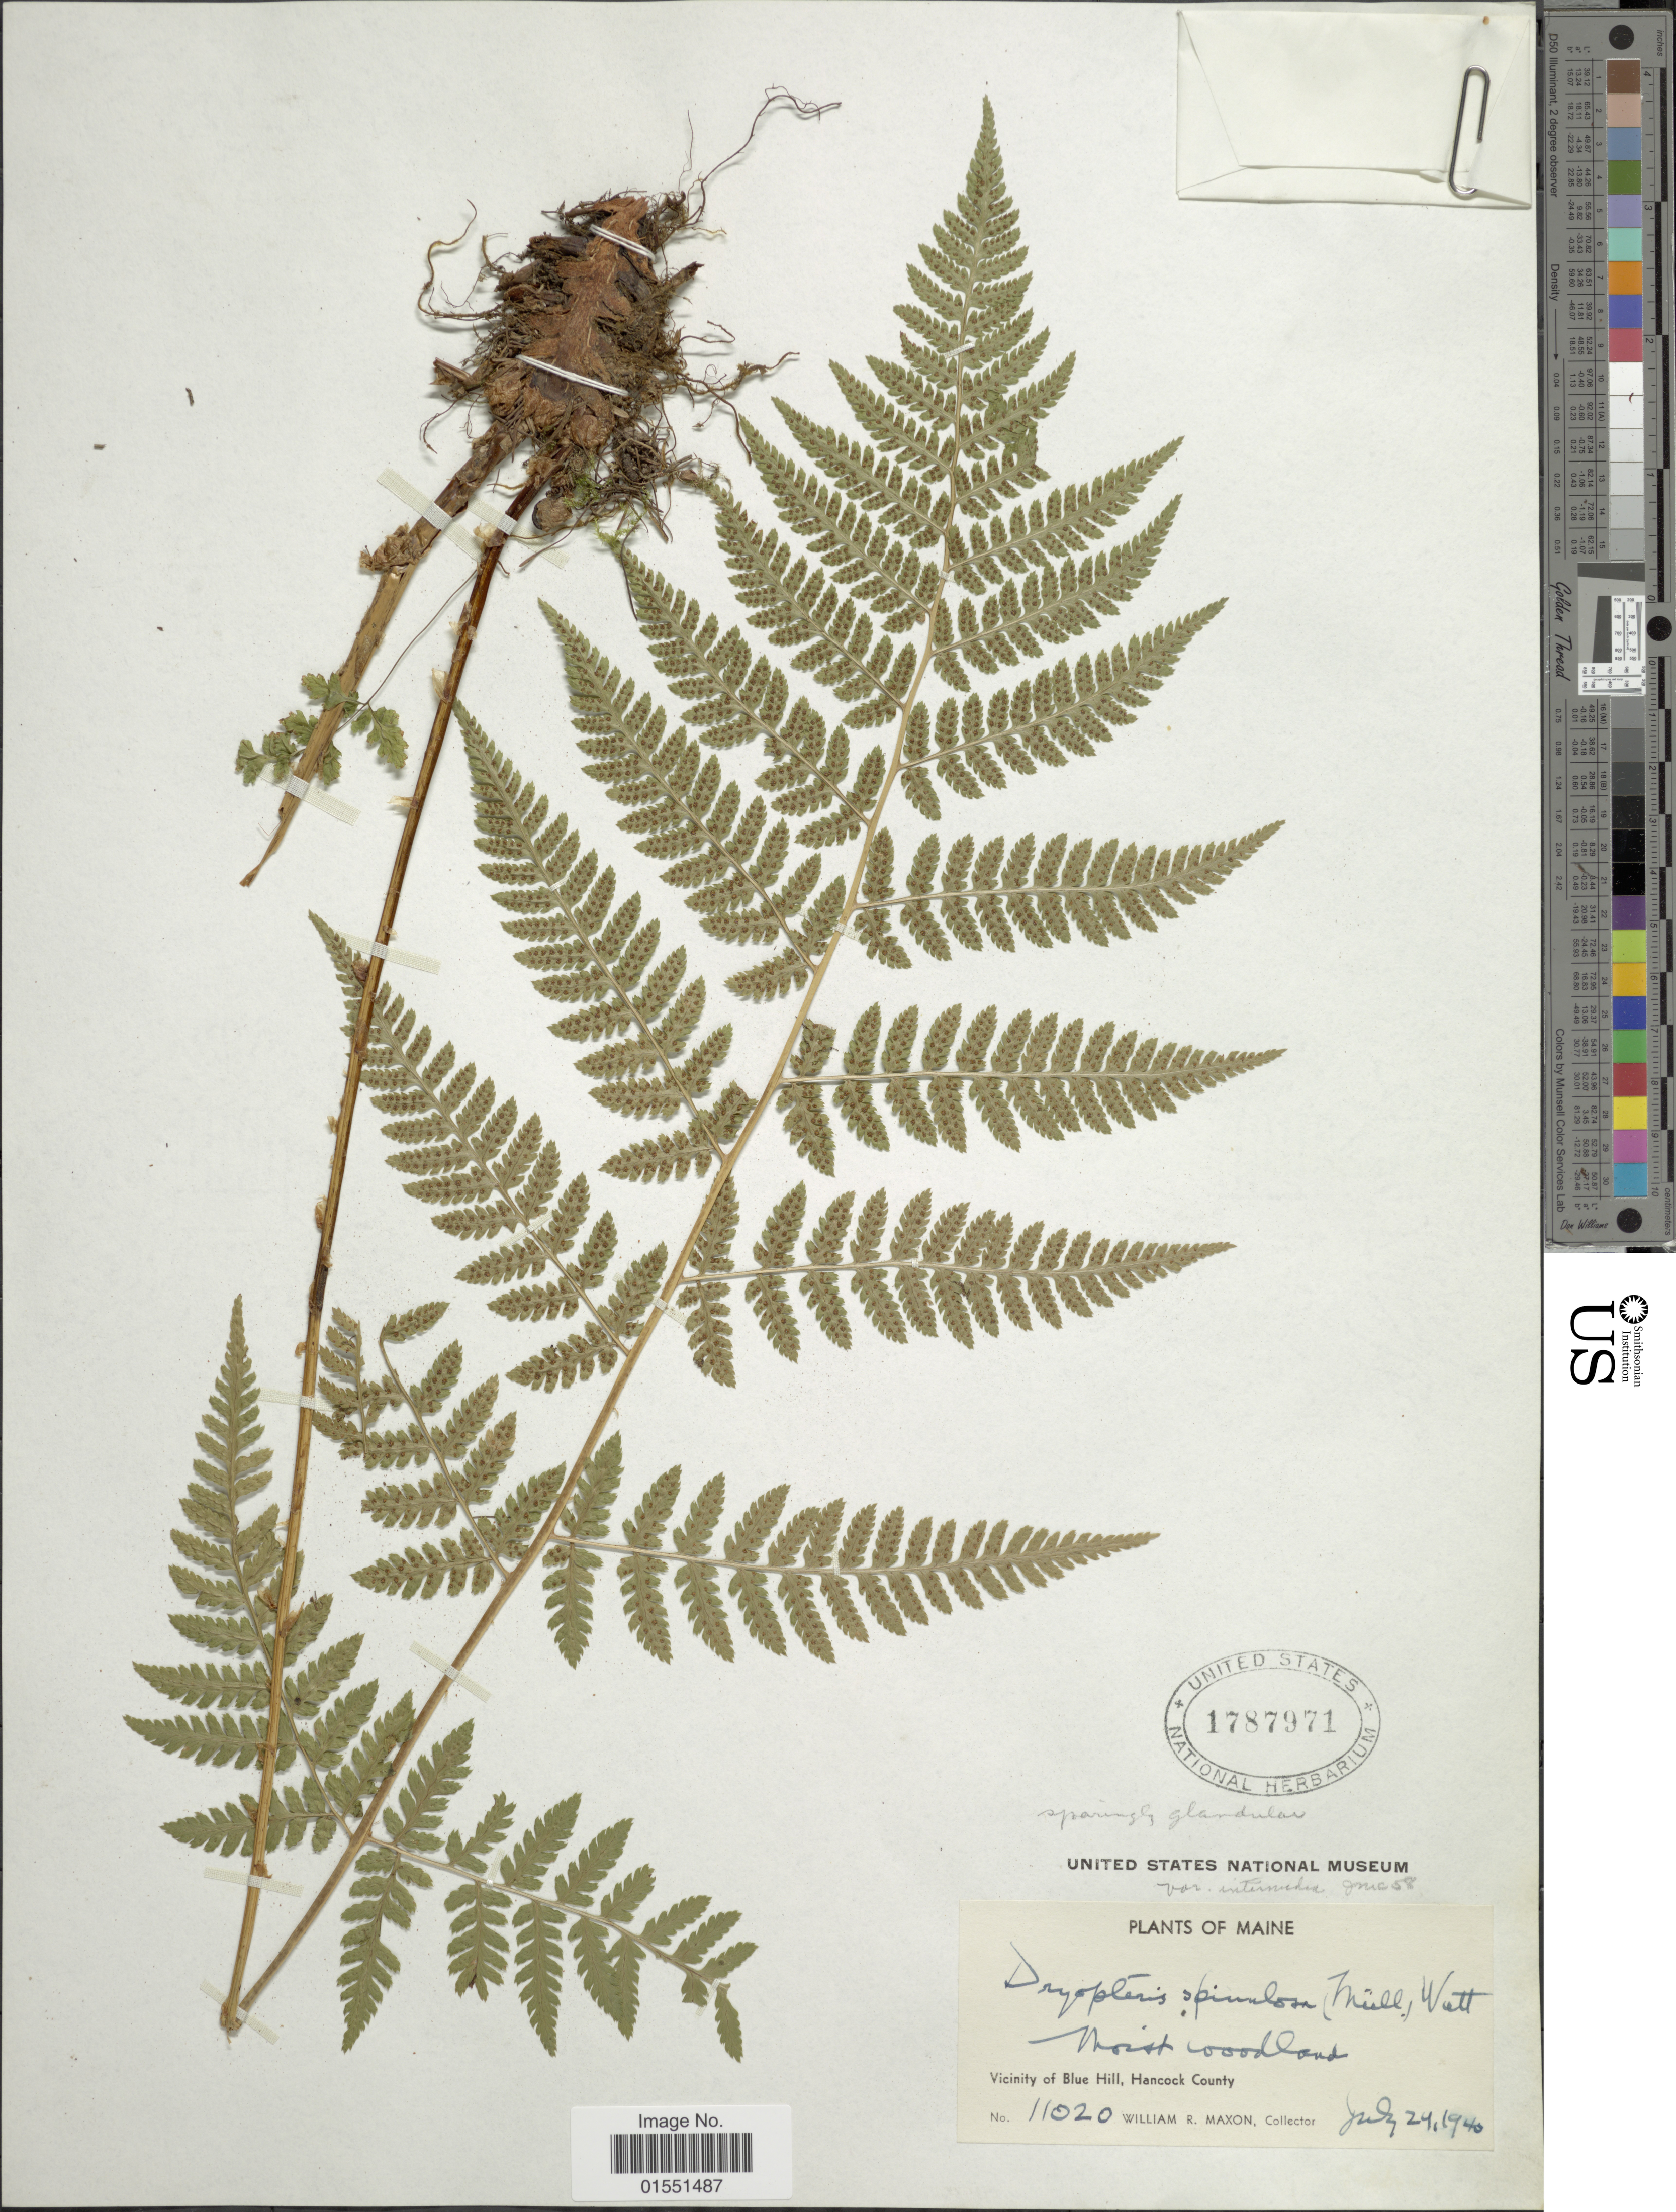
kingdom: Plantae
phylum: Tracheophyta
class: Polypodiopsida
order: Polypodiales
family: Dryopteridaceae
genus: Dryopteris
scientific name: Dryopteris intermedia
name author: (Muhl.) A. Gray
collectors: W. R. Maxon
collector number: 11020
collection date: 1940-07-24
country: United States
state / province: Maine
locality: Vicinity of Blue Hill, Hancock County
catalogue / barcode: US 1787971